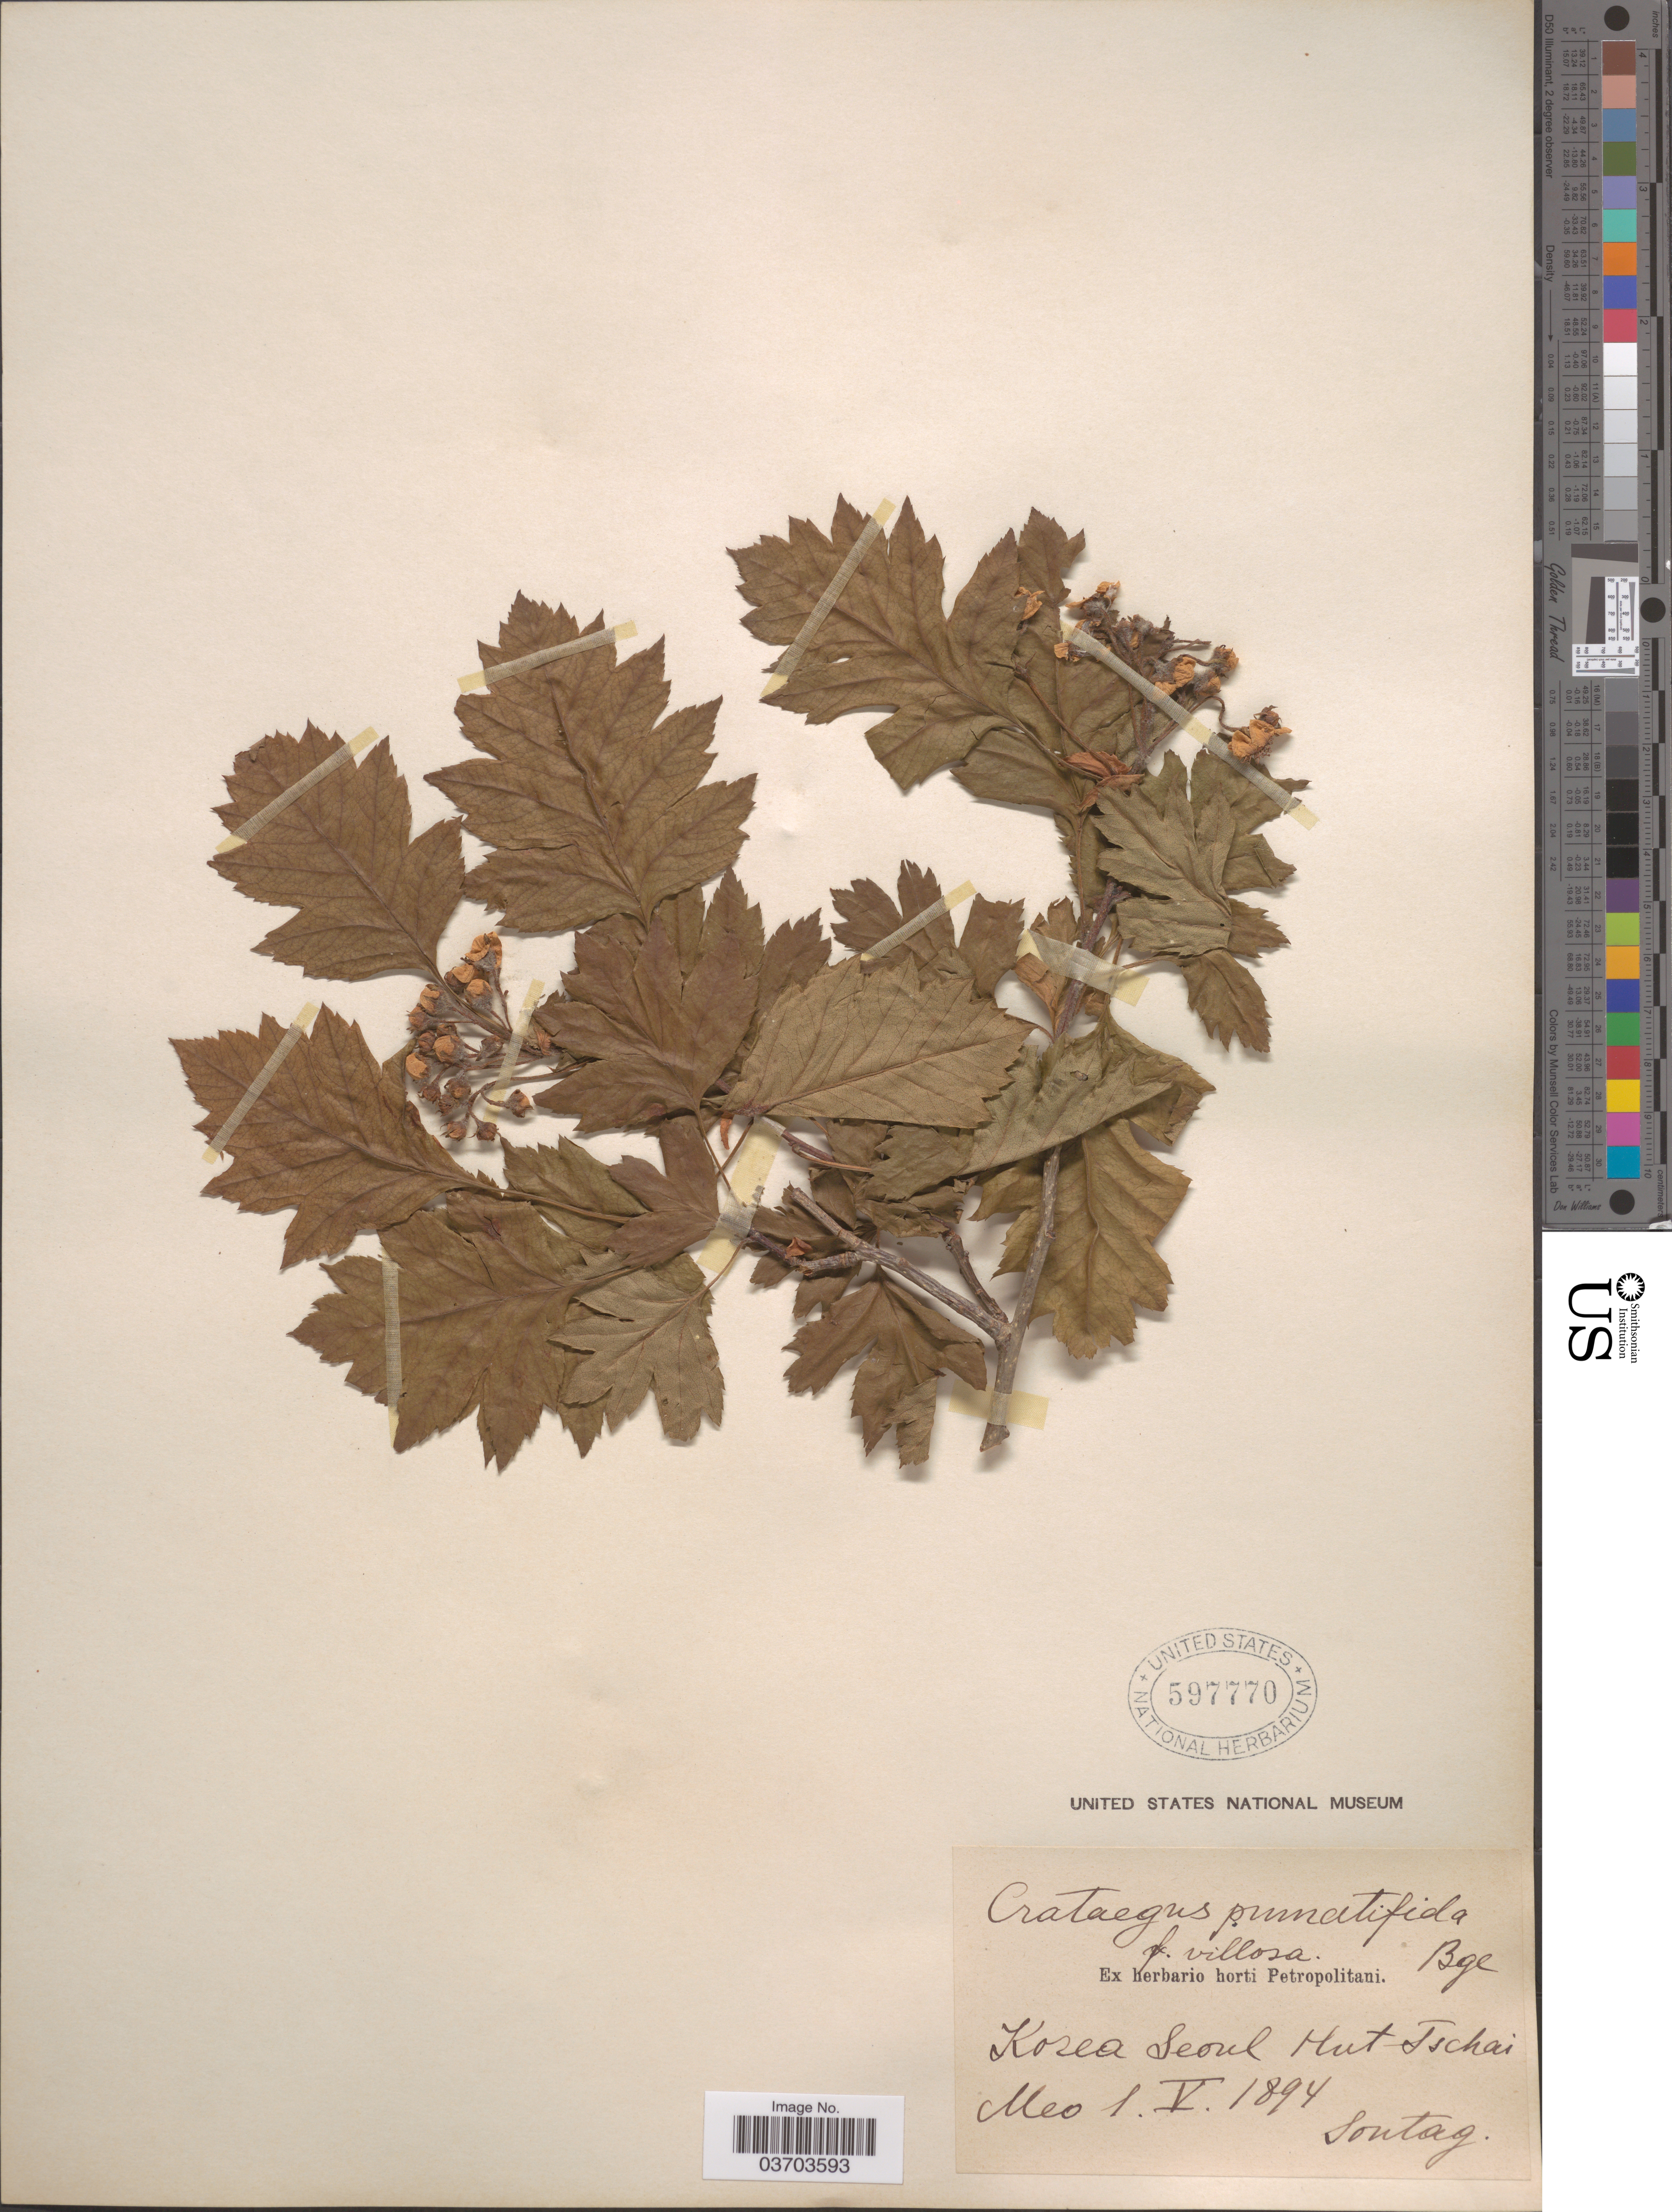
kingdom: Plantae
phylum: Tracheophyta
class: Magnoliopsida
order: Rosales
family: Rosaceae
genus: Crataegus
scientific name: Crataegus pinnatifida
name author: Bunge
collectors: -. Sontag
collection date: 1894-05-01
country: South Korea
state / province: Seoul Special City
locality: Korea Seoul Hut Tschai Meo .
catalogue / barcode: US 597770